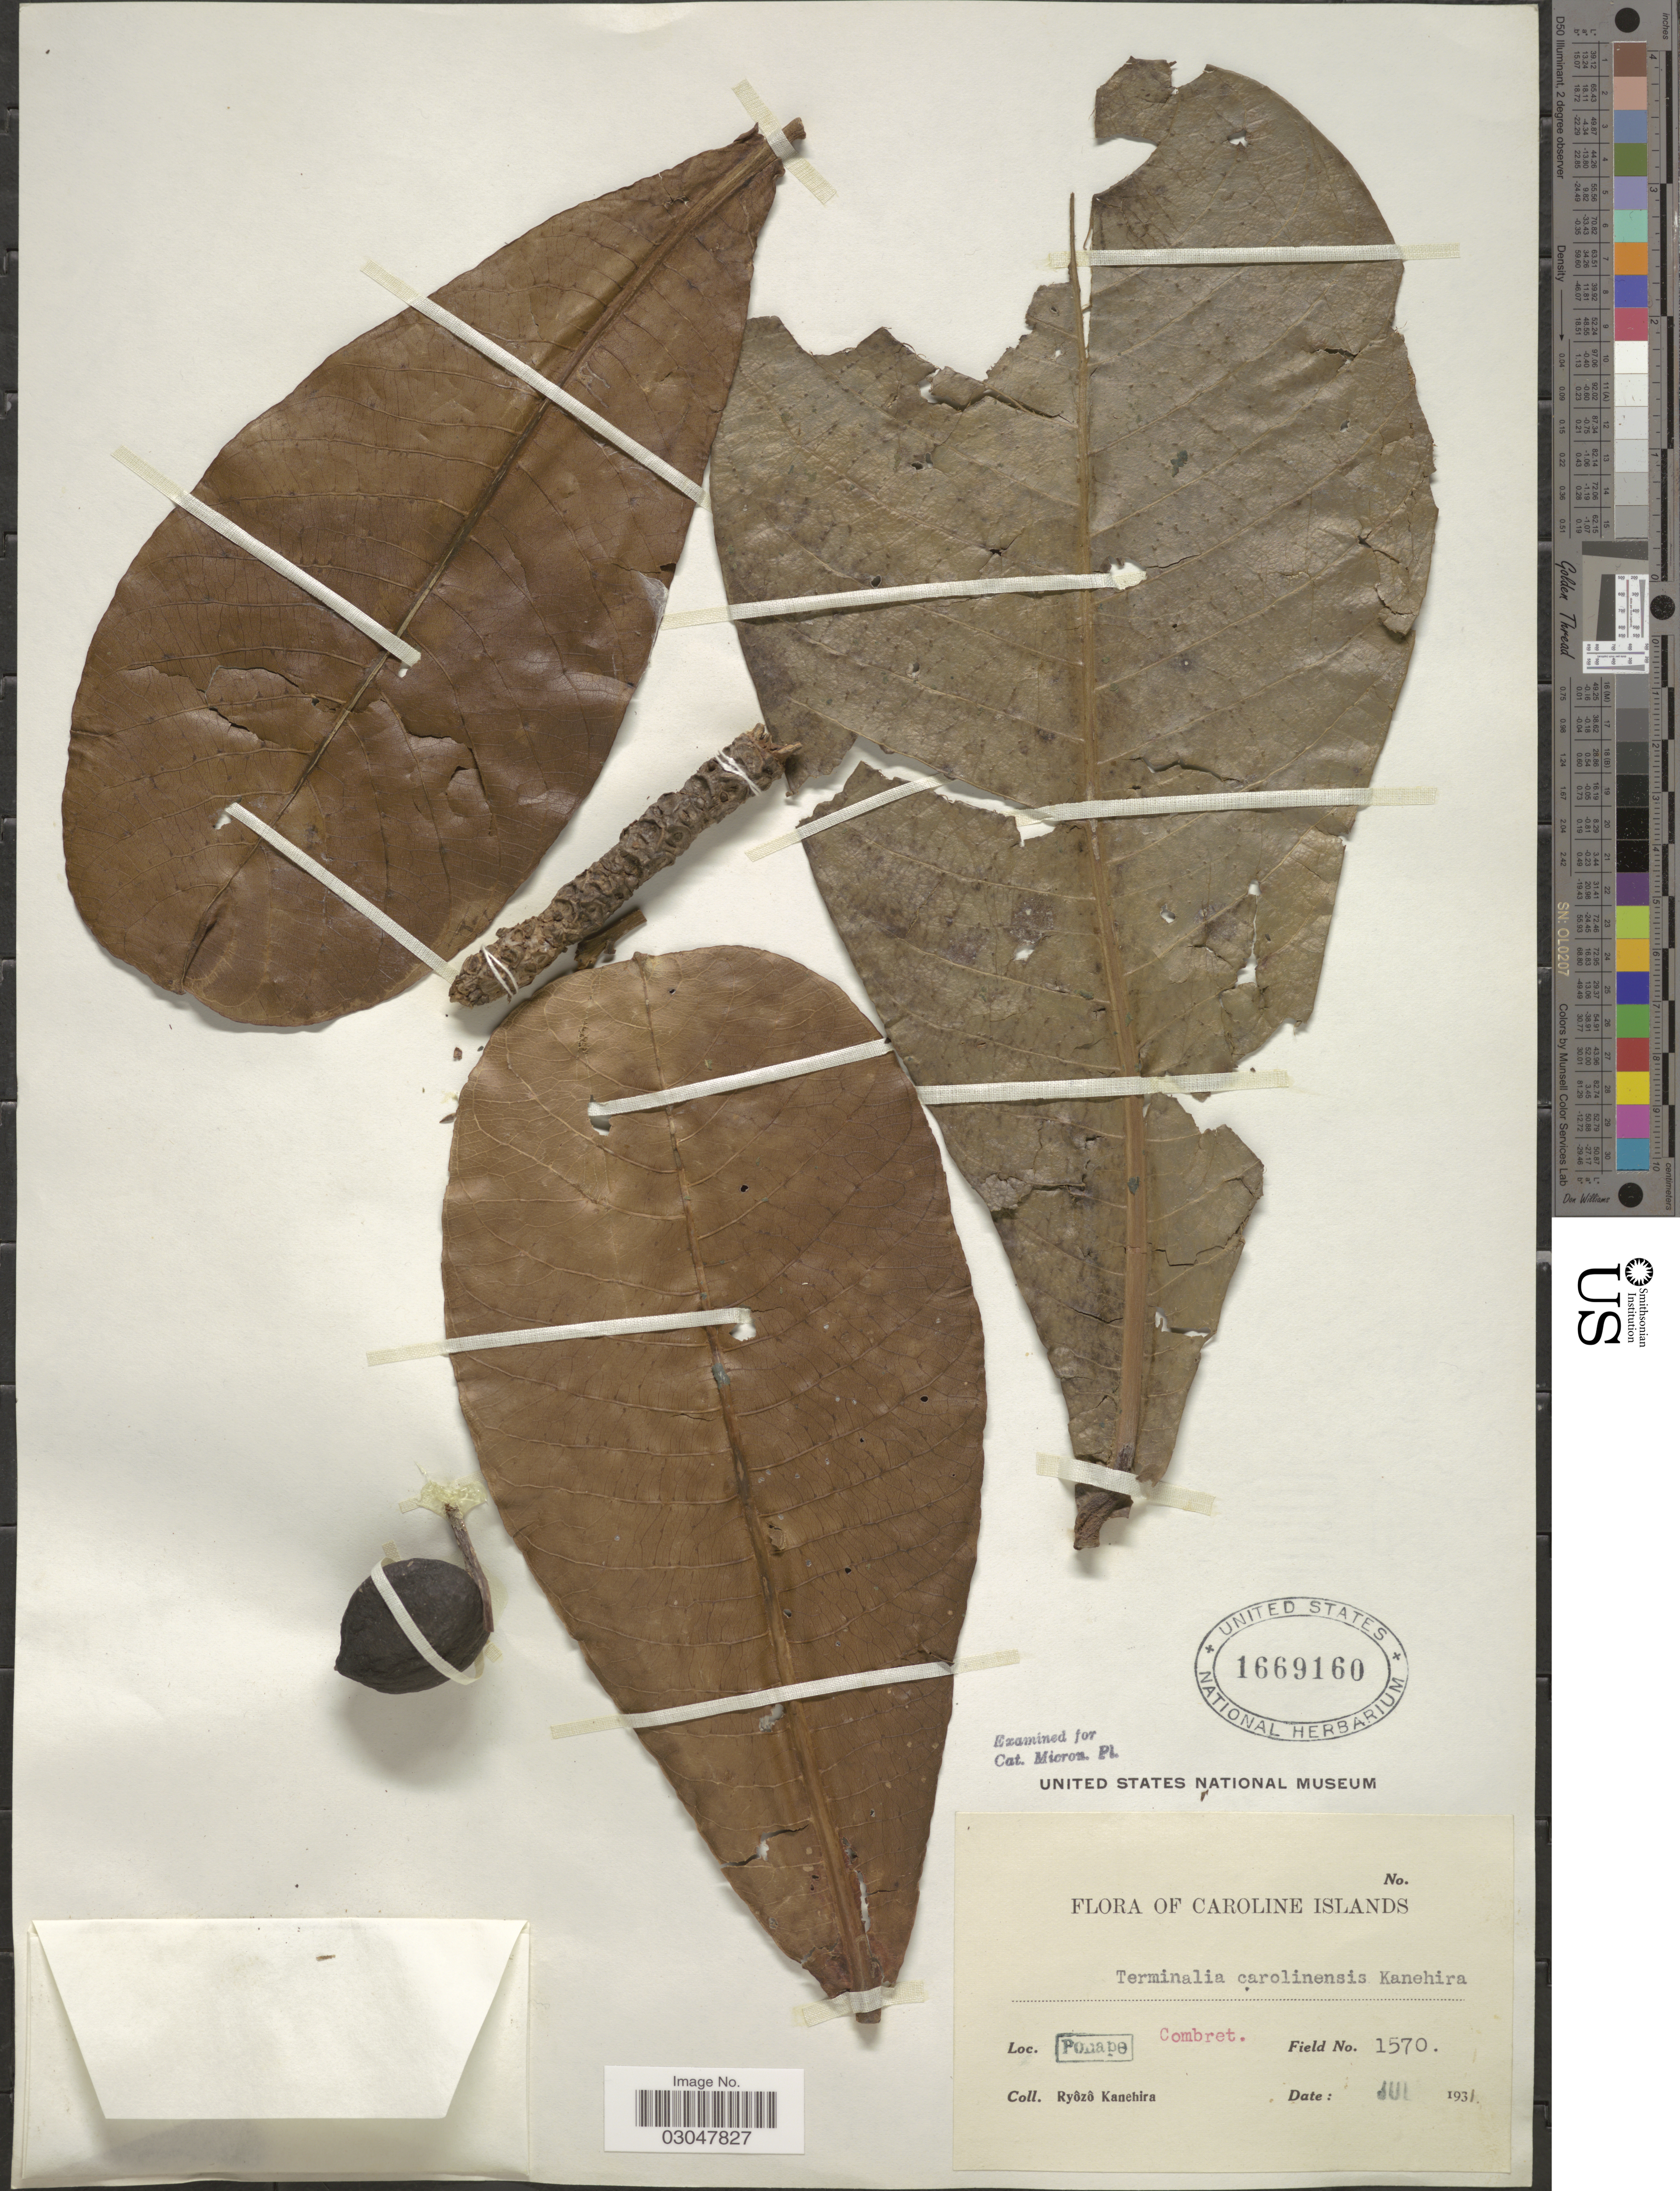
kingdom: Plantae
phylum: Tracheophyta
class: Magnoliopsida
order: Myrtales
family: Combretaceae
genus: Terminalia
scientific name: Terminalia carolinensis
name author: Kaneh.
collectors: R. Kanehira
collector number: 1570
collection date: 1931-07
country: Micronesia, Federated States of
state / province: Pohnpei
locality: Caroline Islands. Ponape.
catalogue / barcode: US 1669160